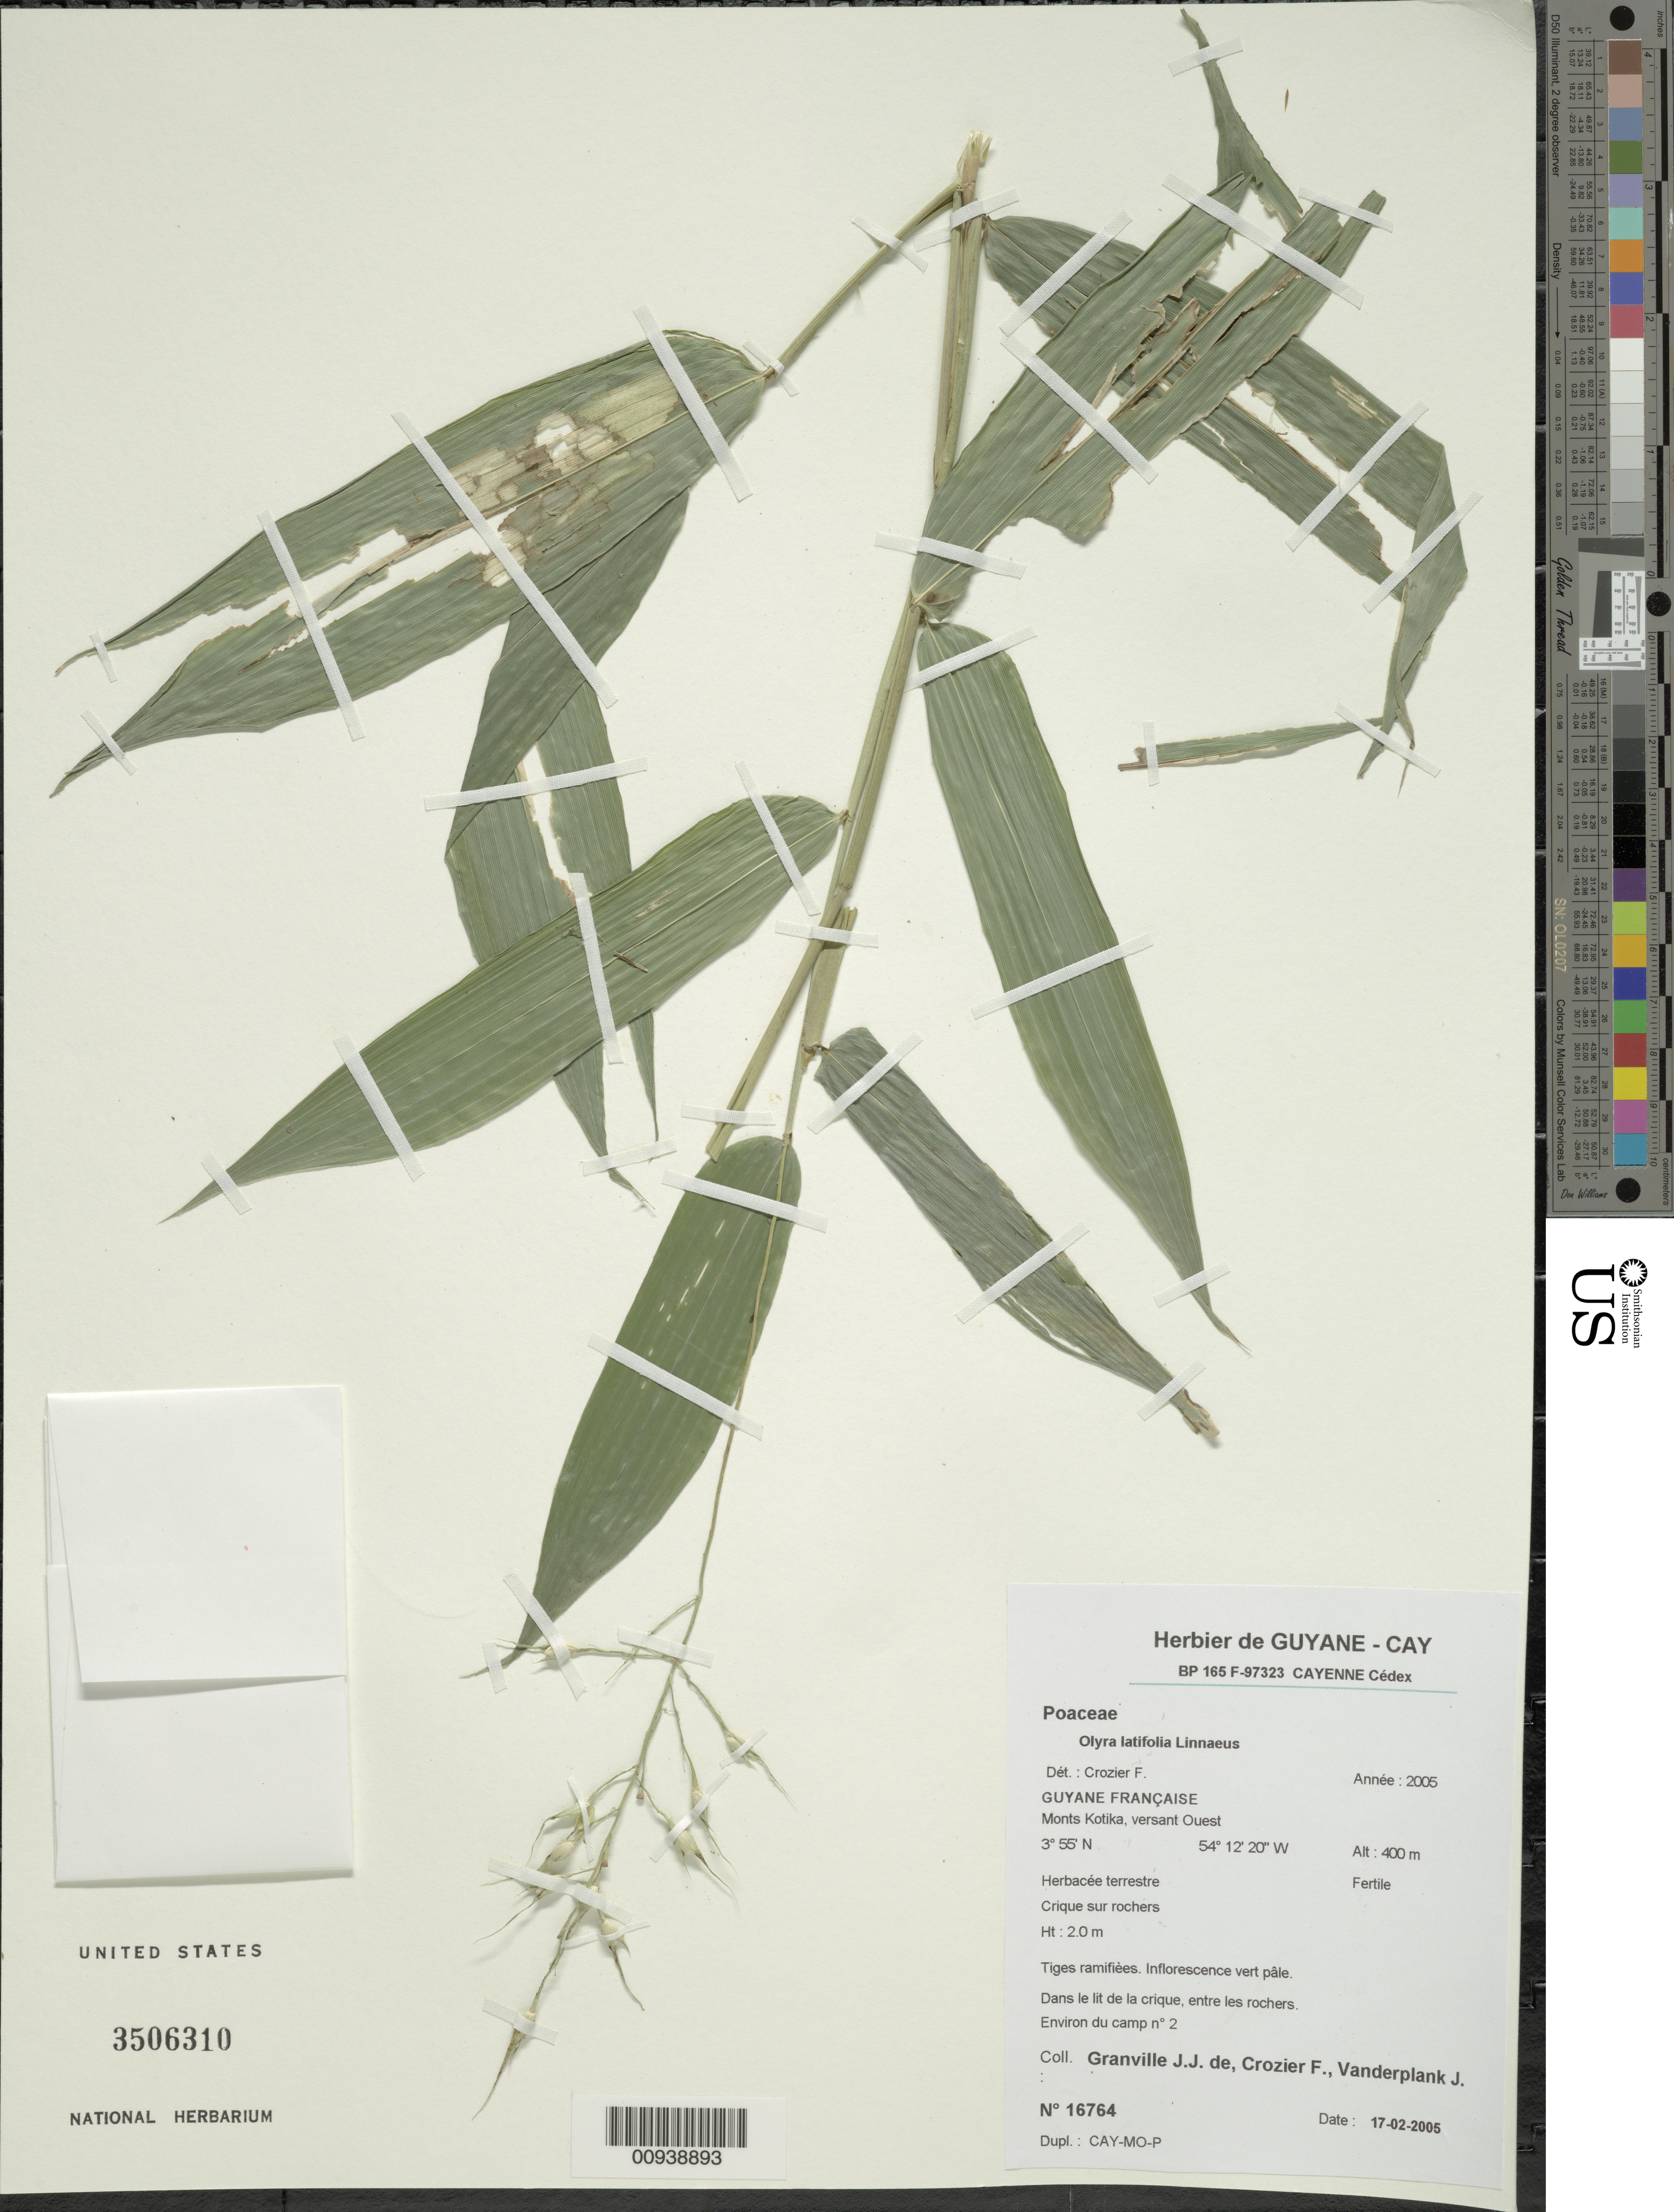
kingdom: Plantae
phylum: Tracheophyta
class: Liliopsida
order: Poales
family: Poaceae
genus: Olyra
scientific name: Olyra latifolia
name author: L.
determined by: Crozier, F.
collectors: J.-J. de Granville, F. Crozier & J. Vanderplank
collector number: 16764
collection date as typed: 17-Feb-05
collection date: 2005-02-17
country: French Guiana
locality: Monts Kotika, versant Ouest, environ du camp 2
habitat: Crique sur rochers; dans le lit de la crique, entre les rochers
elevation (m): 400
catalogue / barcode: US 3506310